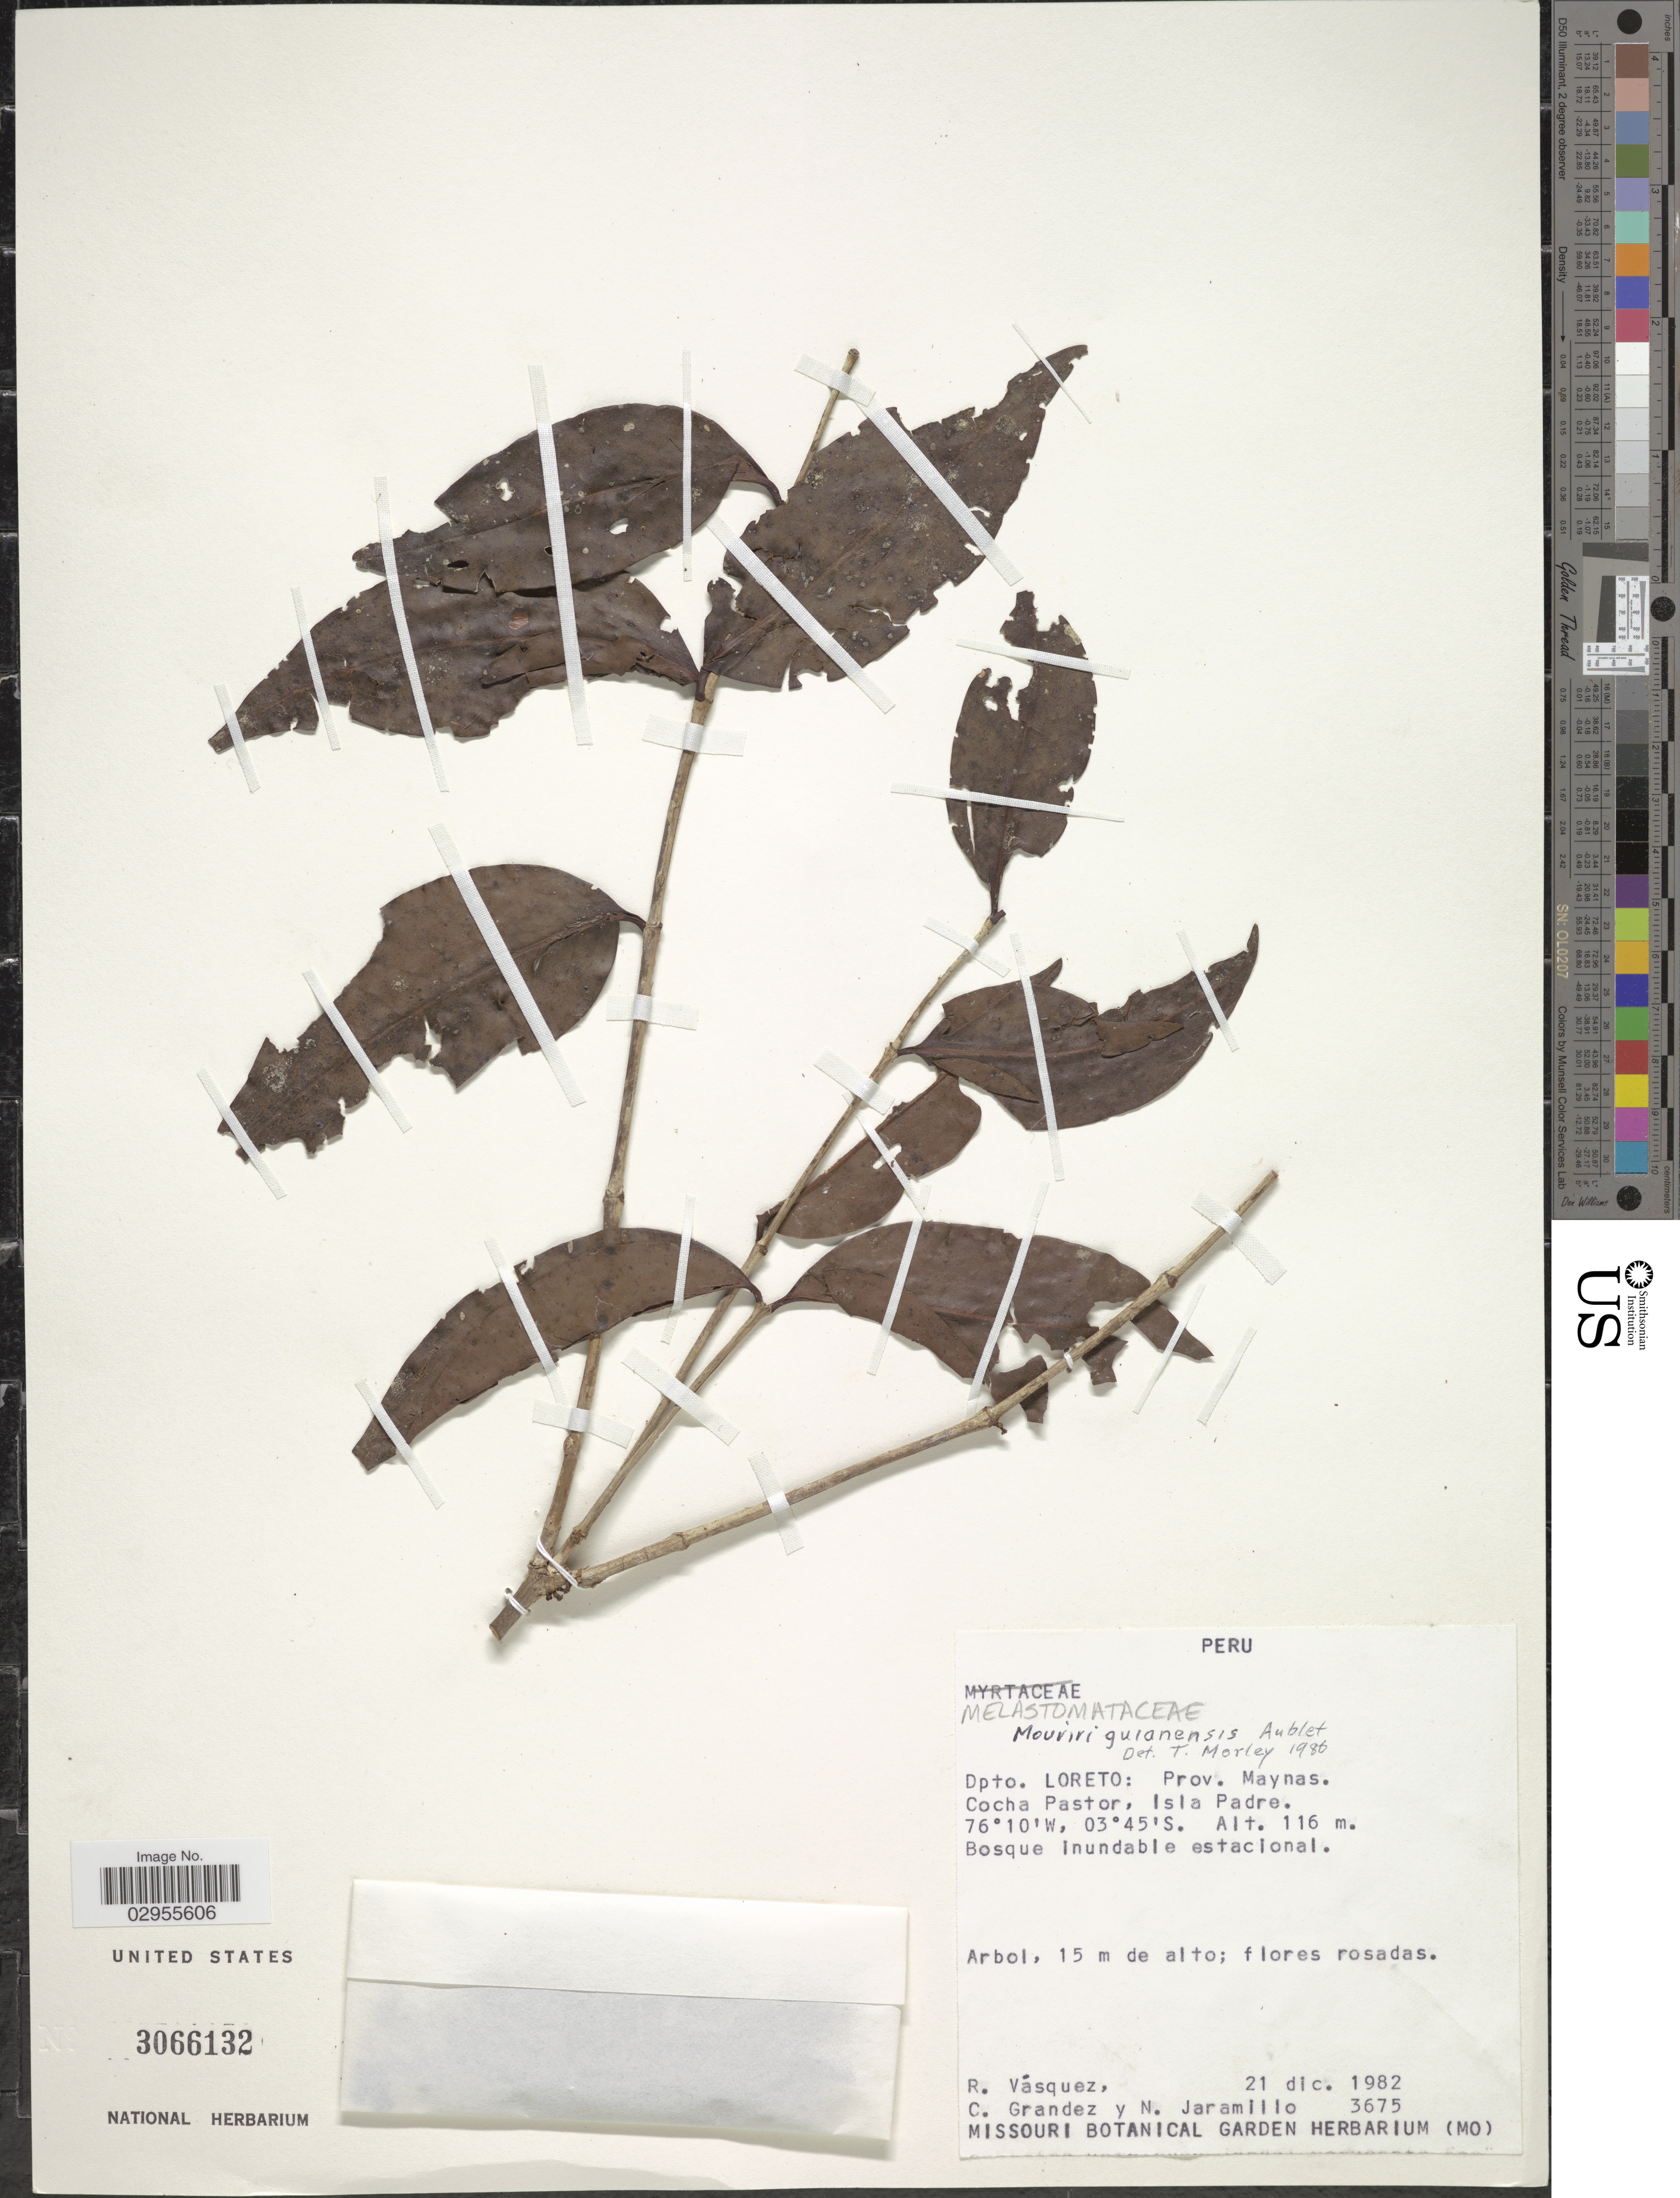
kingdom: Plantae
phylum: Tracheophyta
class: Magnoliopsida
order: Myrtales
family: Melastomataceae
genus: Mouriri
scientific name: Mouriri guianensis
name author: Aubl.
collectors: R. Vásquez, C. Grández & N. Jaramillo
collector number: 3675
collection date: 1982-12-21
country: Peru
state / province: Loreto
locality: Dpto. Loreto: Prov. Maynas. Cocha Pastor, Isla Padre.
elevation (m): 116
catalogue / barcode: US 3066132